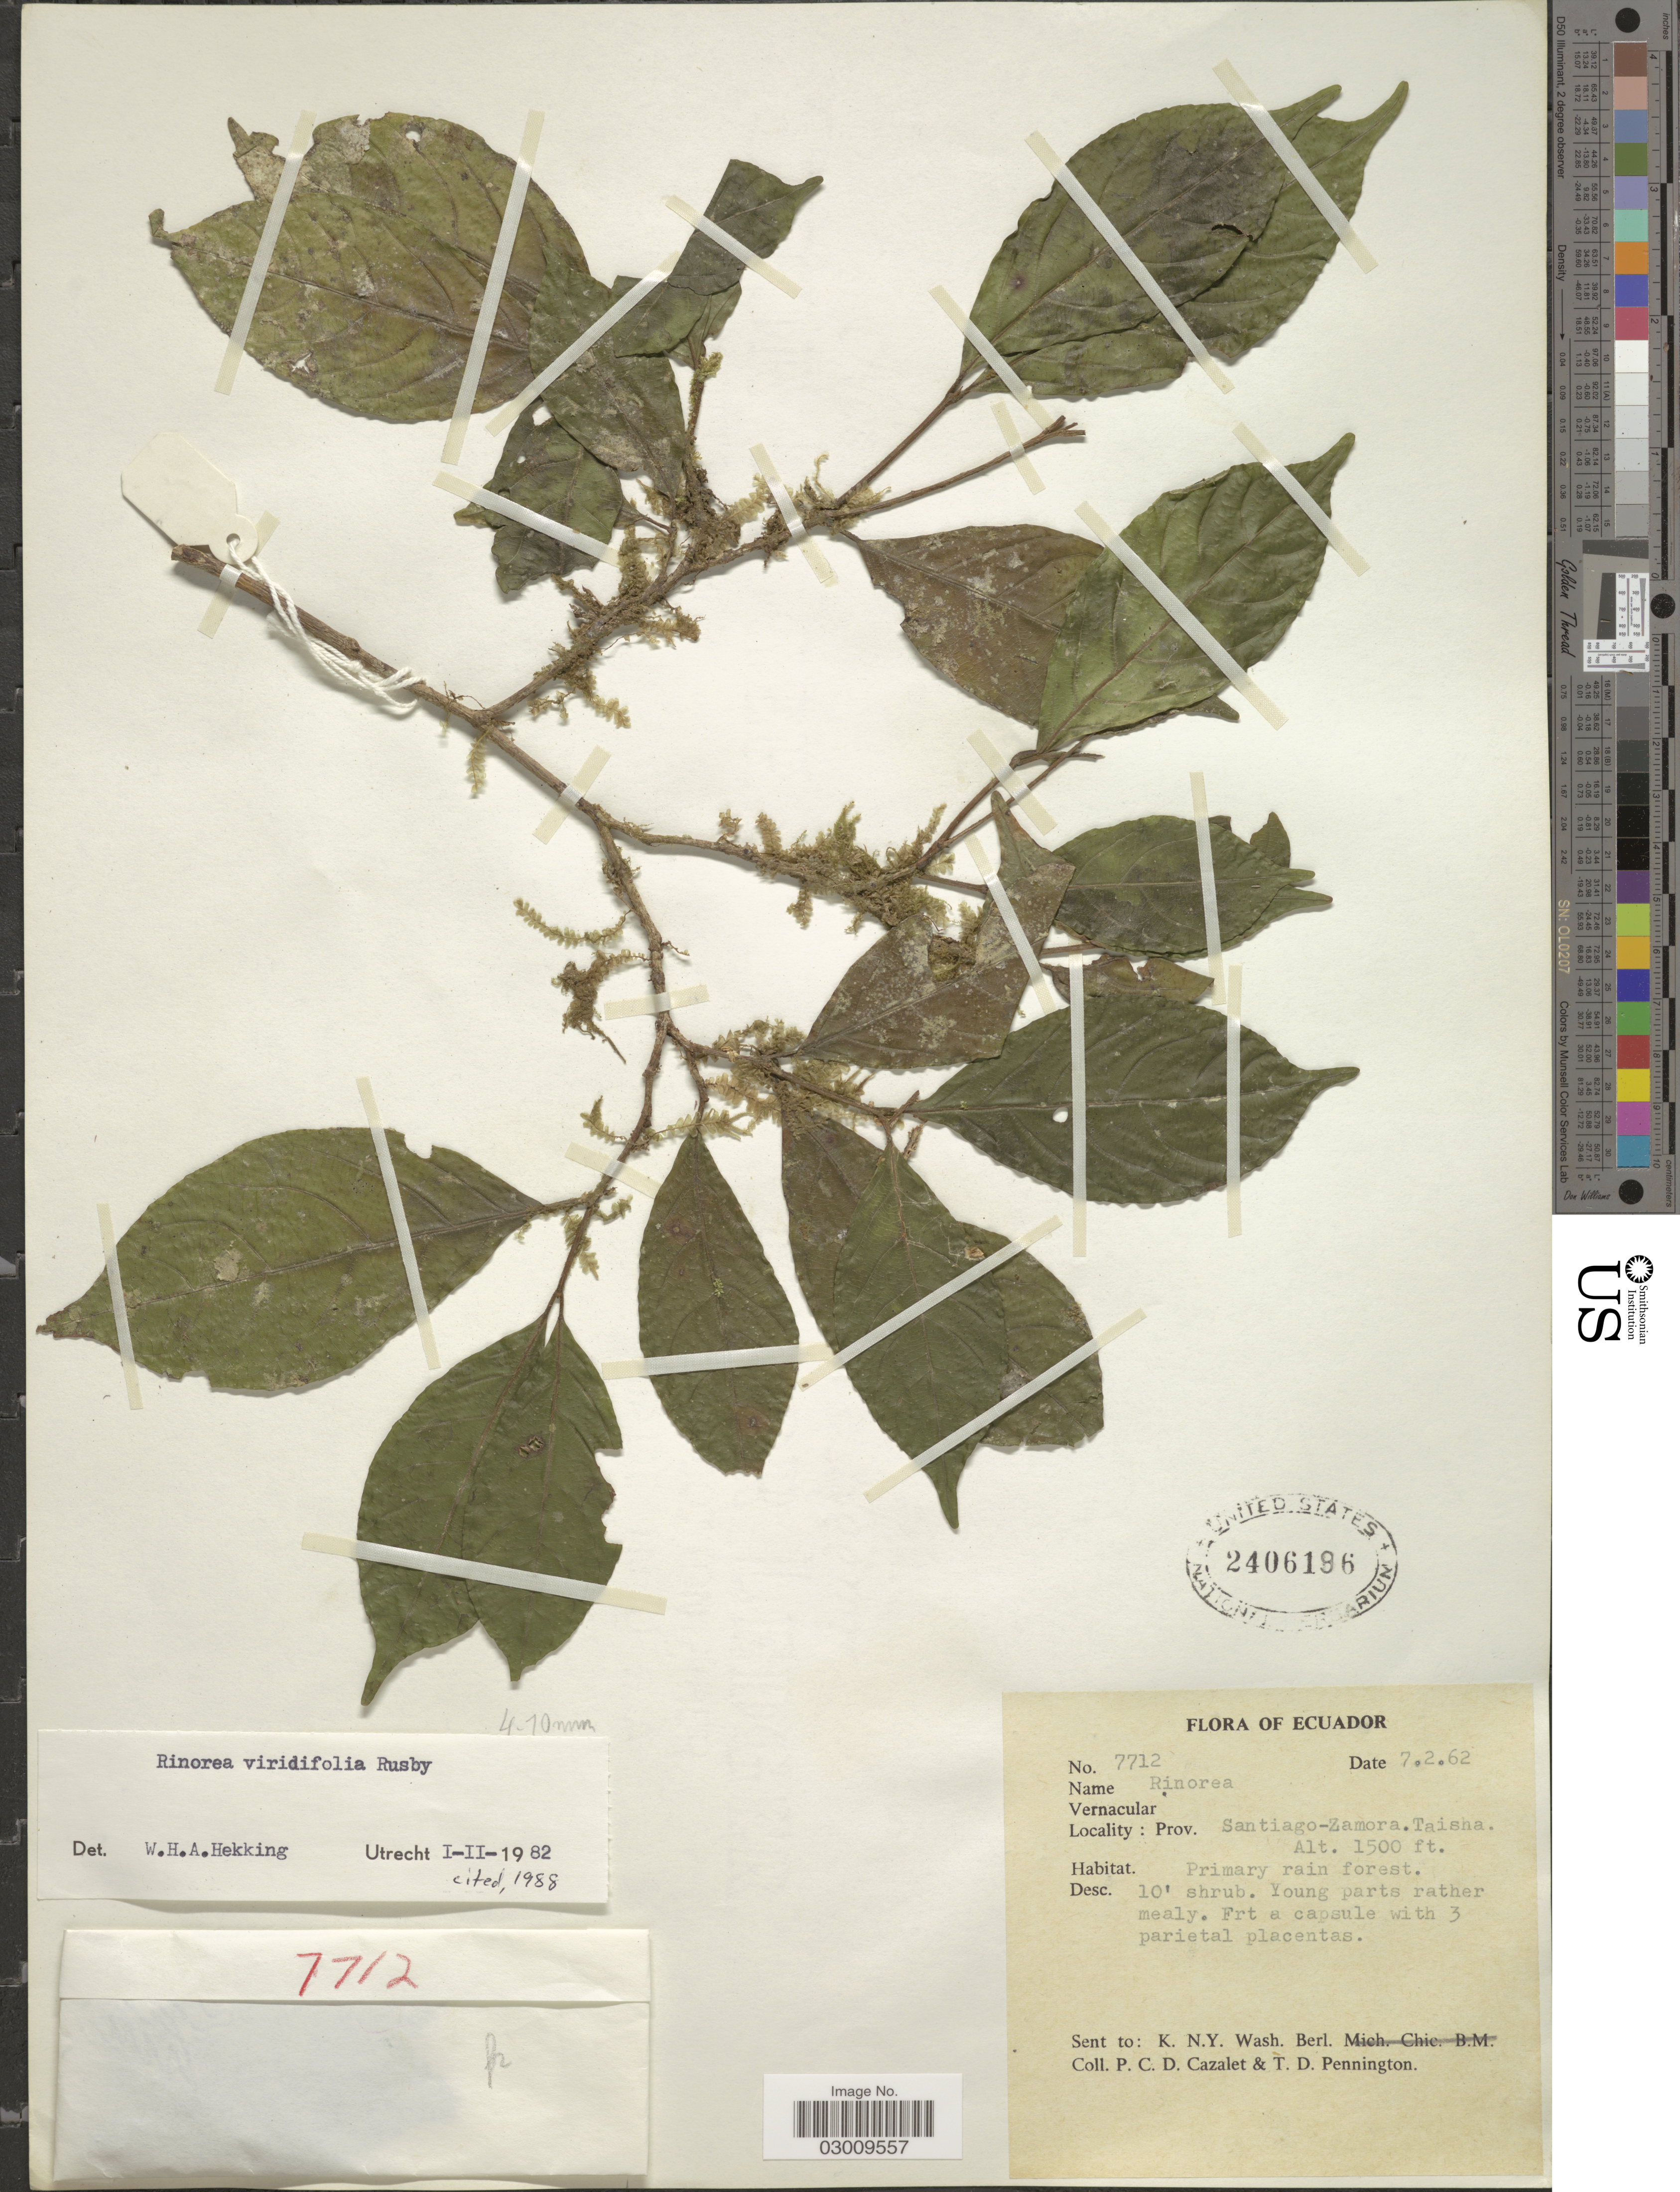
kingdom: Plantae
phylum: Tracheophyta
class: Magnoliopsida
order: Malpighiales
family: Violaceae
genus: Rinorea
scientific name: Rinorea viridifolia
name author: Rusby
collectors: P. C. D. Cazalet & T. D. Pennington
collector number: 7712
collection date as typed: Transcribed d/m/y: 7/2/62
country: Ecuador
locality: Prov. Santiago-Zamora. Taisha.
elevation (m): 457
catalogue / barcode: US 2406196